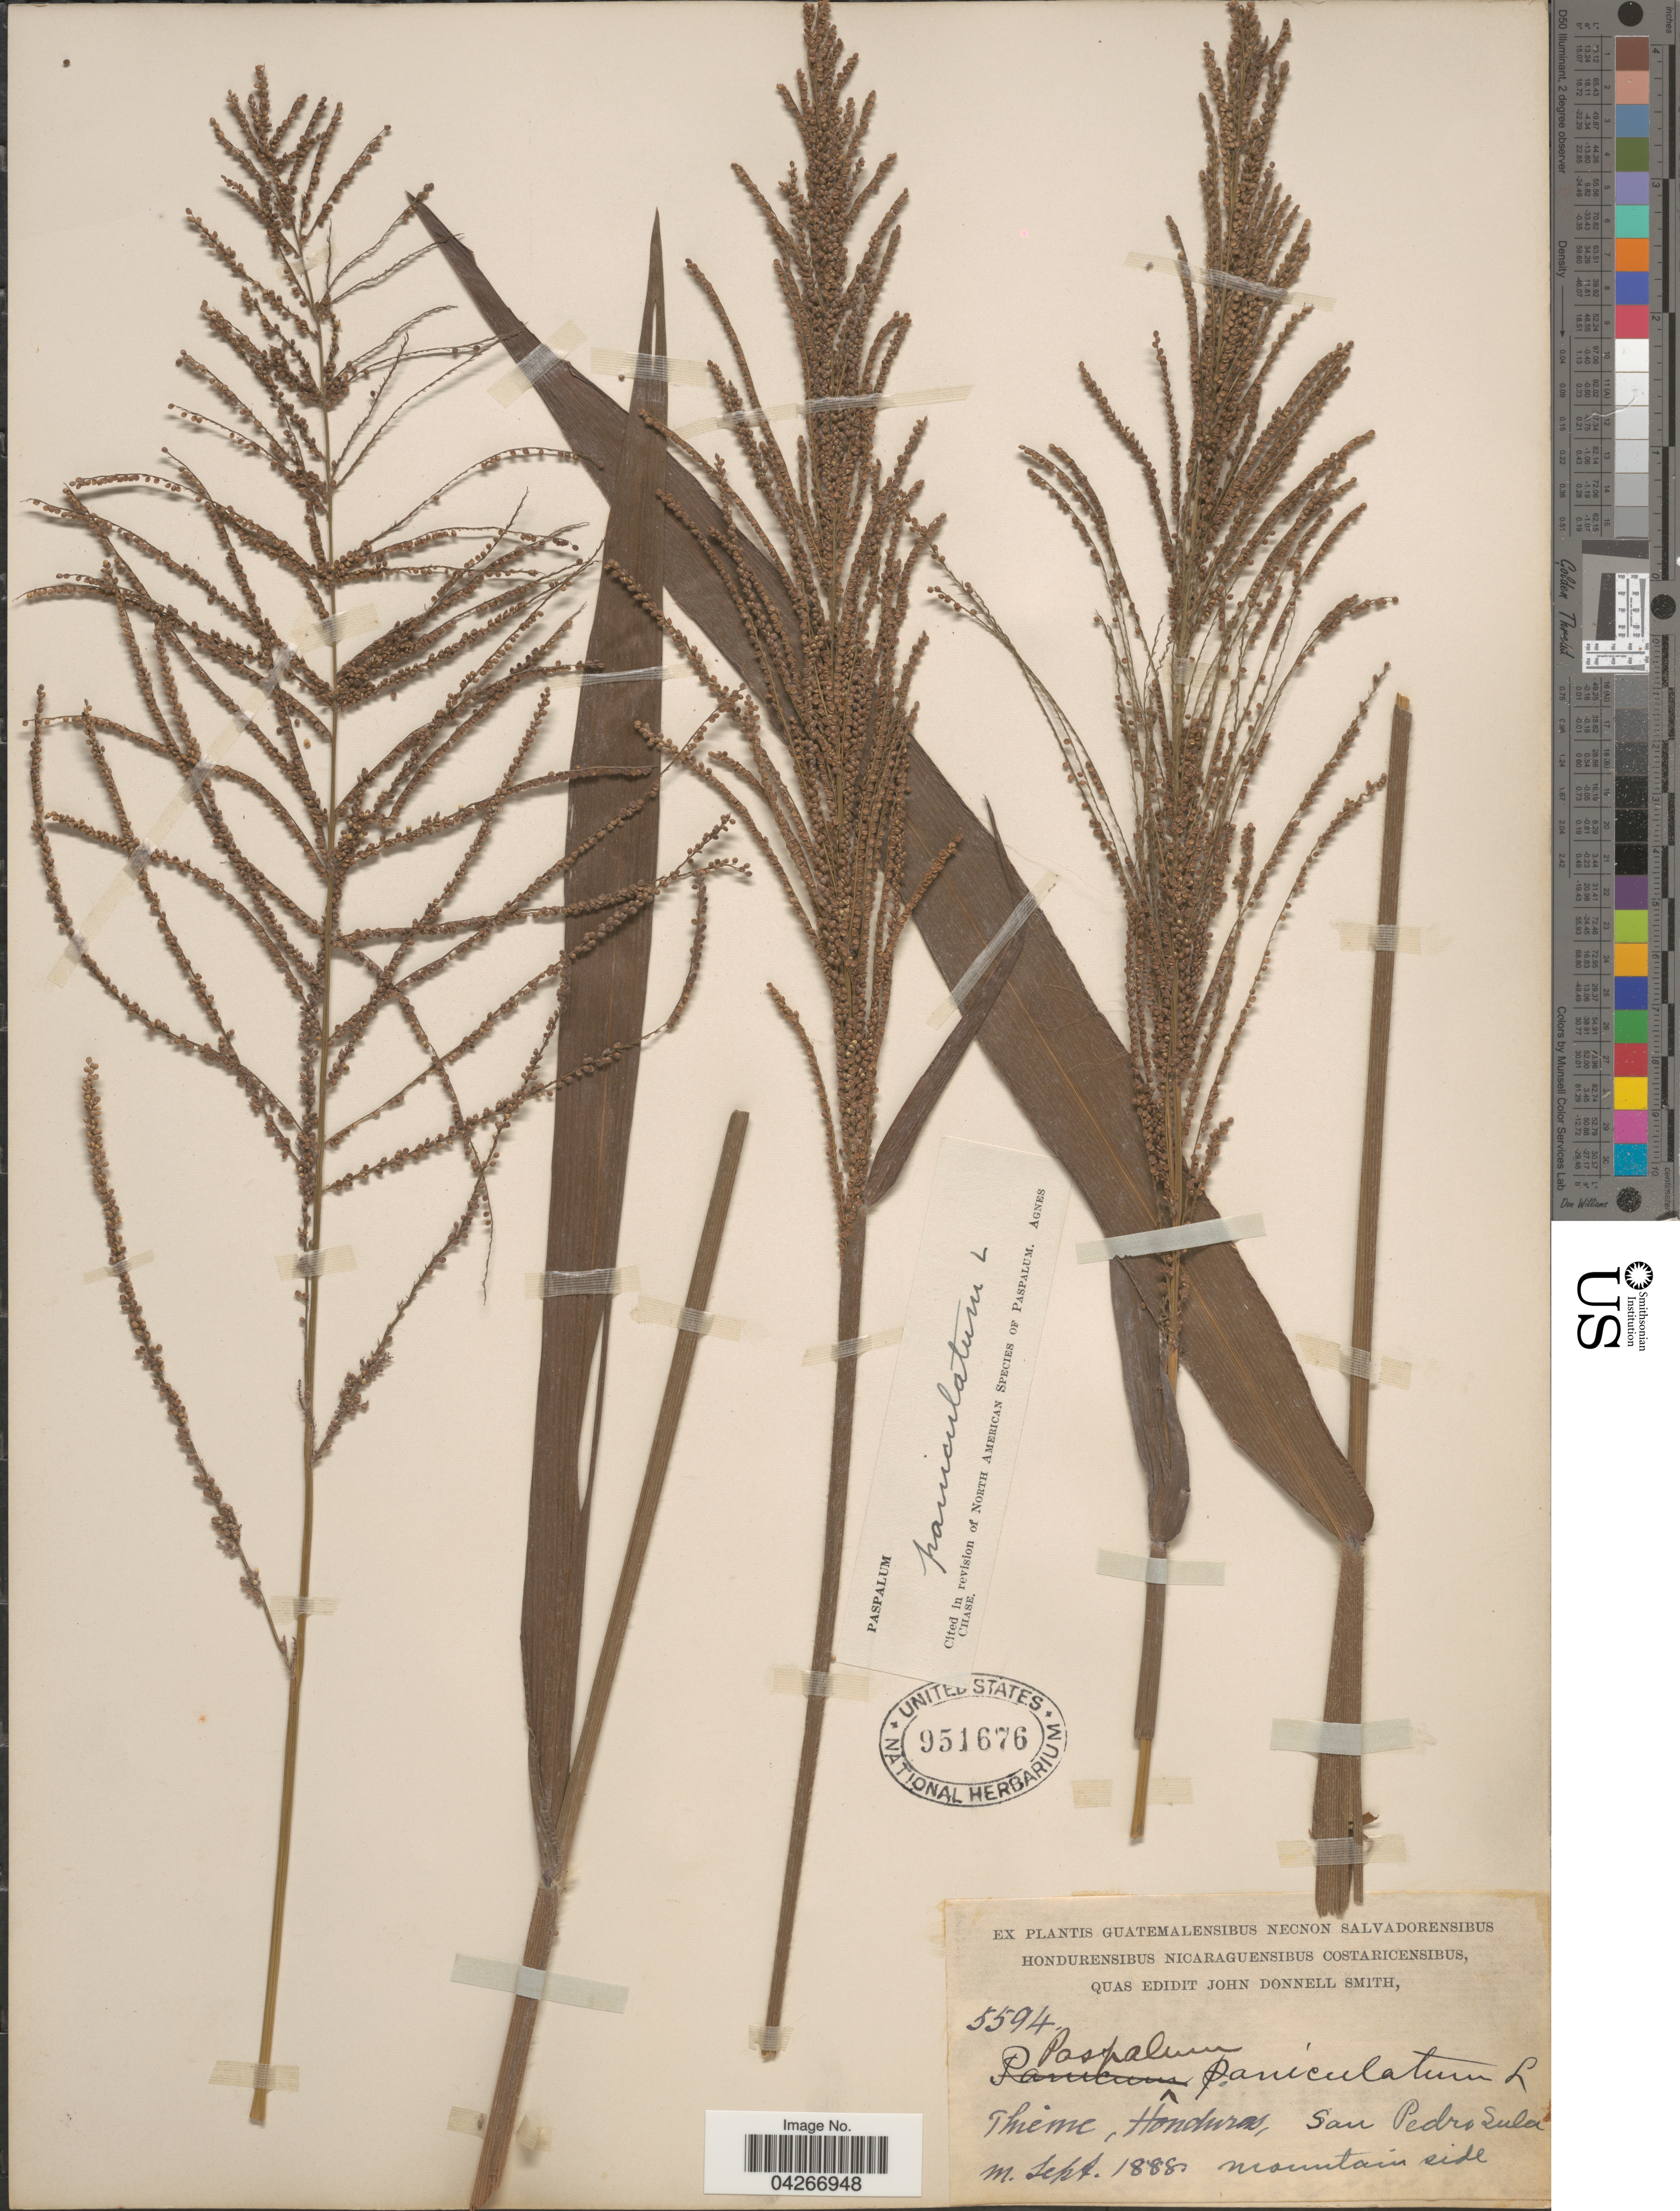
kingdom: Plantae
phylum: Tracheophyta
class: Liliopsida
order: Poales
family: Poaceae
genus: Paspalum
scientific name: Paspalum paniculatum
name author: L.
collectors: Thieme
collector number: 5594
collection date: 1888-09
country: Honduras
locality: San Pedro Sula mountain side.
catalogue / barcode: US 951676